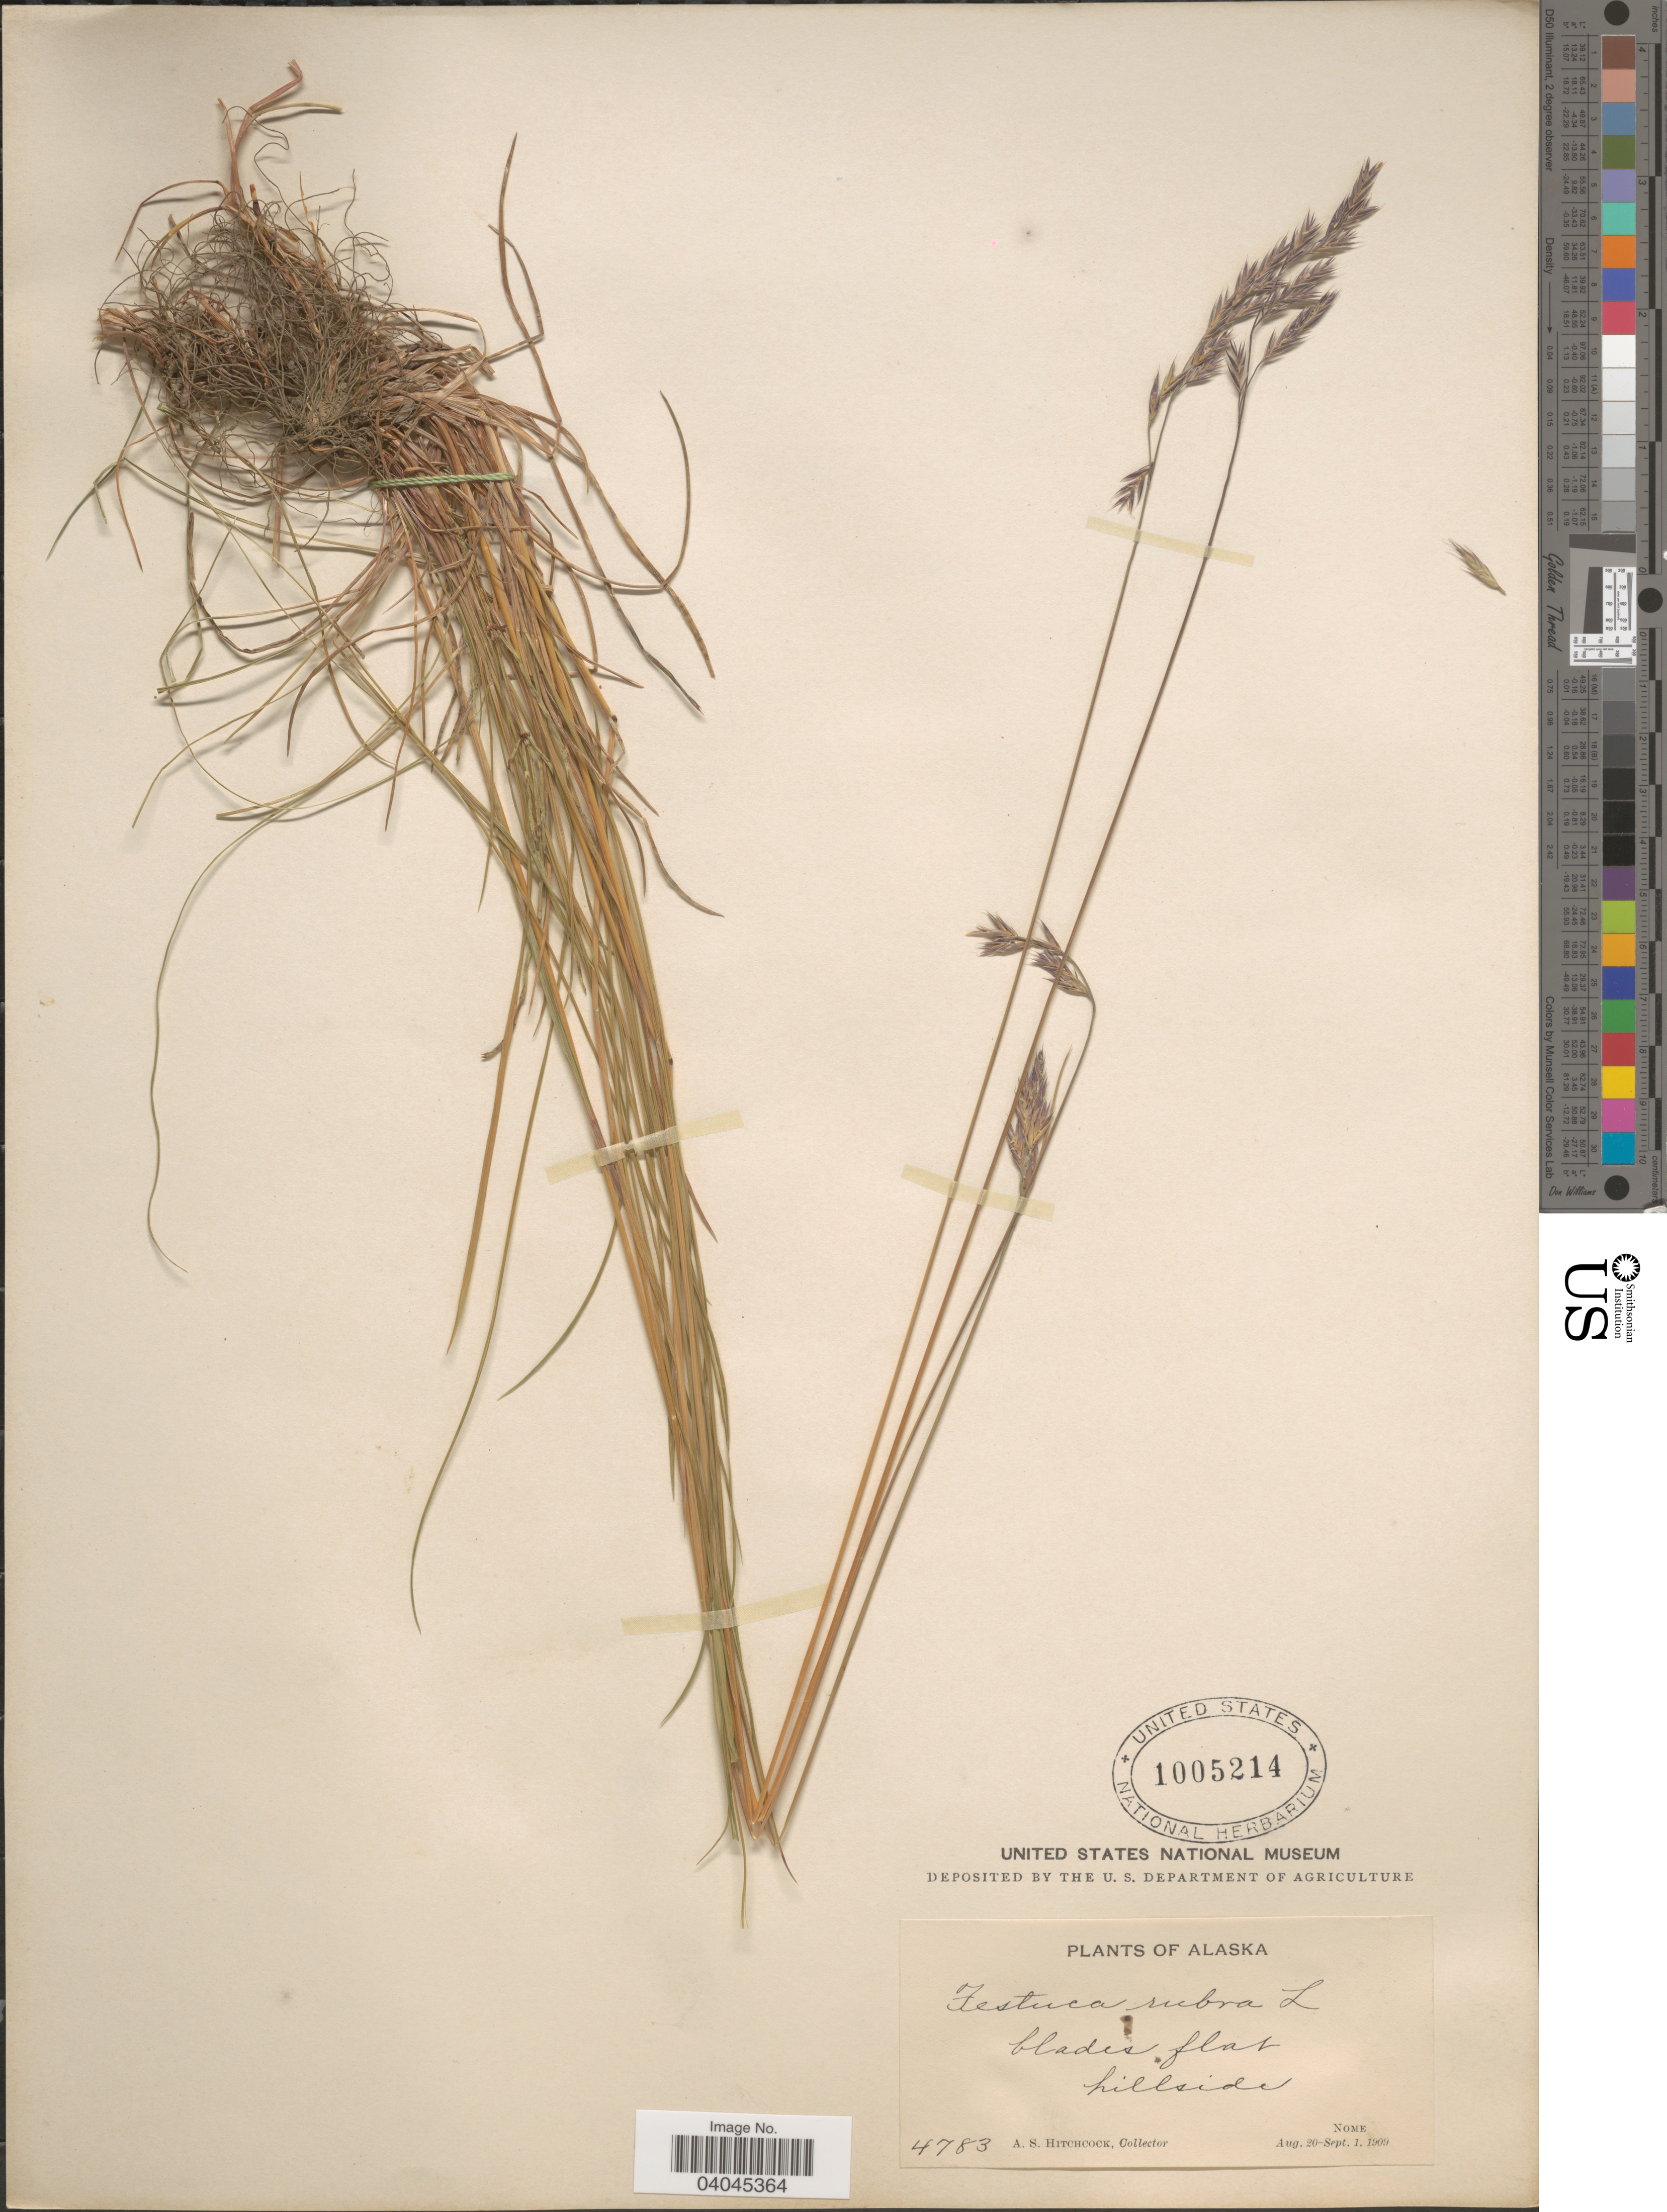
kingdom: Plantae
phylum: Tracheophyta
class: Liliopsida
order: Poales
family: Poaceae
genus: Festuca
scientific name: Festuca rubra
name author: L.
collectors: A. S. Hitchcock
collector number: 4783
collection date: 1909-08-20/1909-09-01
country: United States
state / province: Alaska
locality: Hillside. Nome.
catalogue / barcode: US 1005214